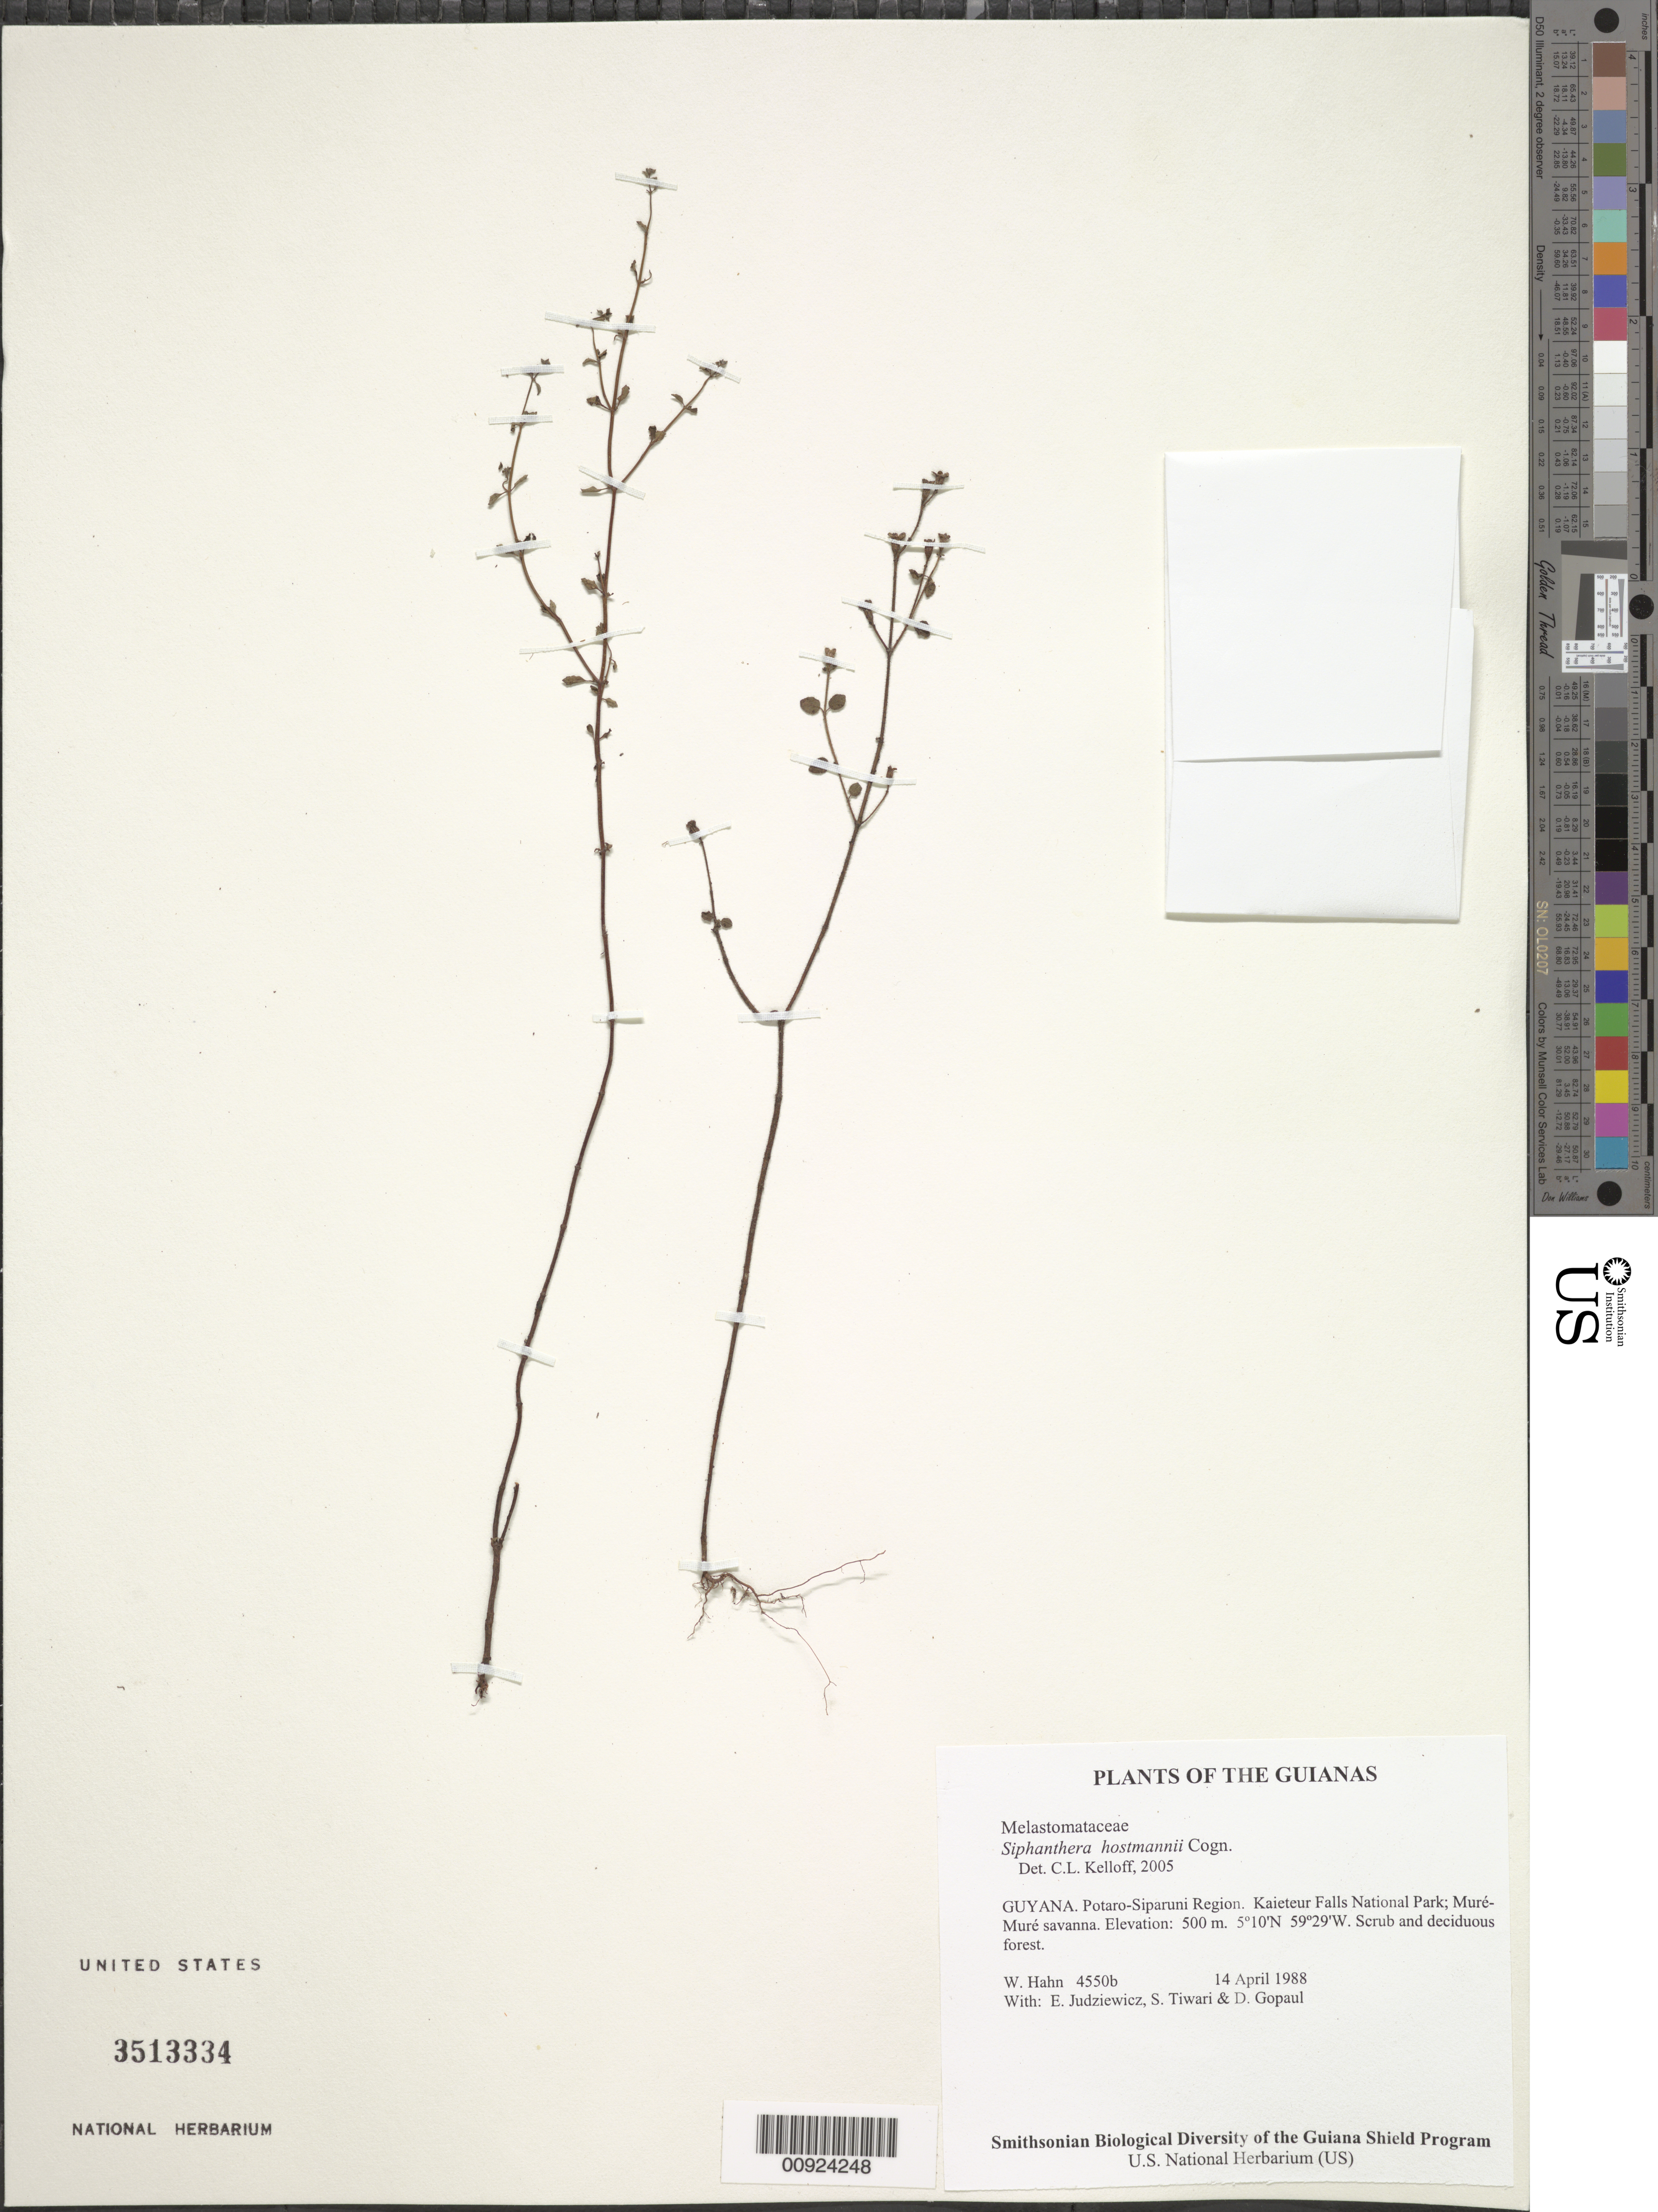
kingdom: Plantae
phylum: Tracheophyta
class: Magnoliopsida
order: Myrtales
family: Melastomataceae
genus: Siphanthera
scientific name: Siphanthera hostmannii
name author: Cogn.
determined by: Kelloff, Carol L., (US), Smithsonian Institution - National Museum of Natural History (UNITED STATES)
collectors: W. Hahn, E. J. Judziewicz, S. Tiwari & D. Gopaul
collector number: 4550 b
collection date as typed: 14 April 1988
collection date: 1988-04-14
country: Guyana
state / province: Potaro-Siparuni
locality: Kaieteur Falls National Park; Muré-Muré savanna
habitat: Scrub and deciduous forest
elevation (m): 500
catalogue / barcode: US 3513334